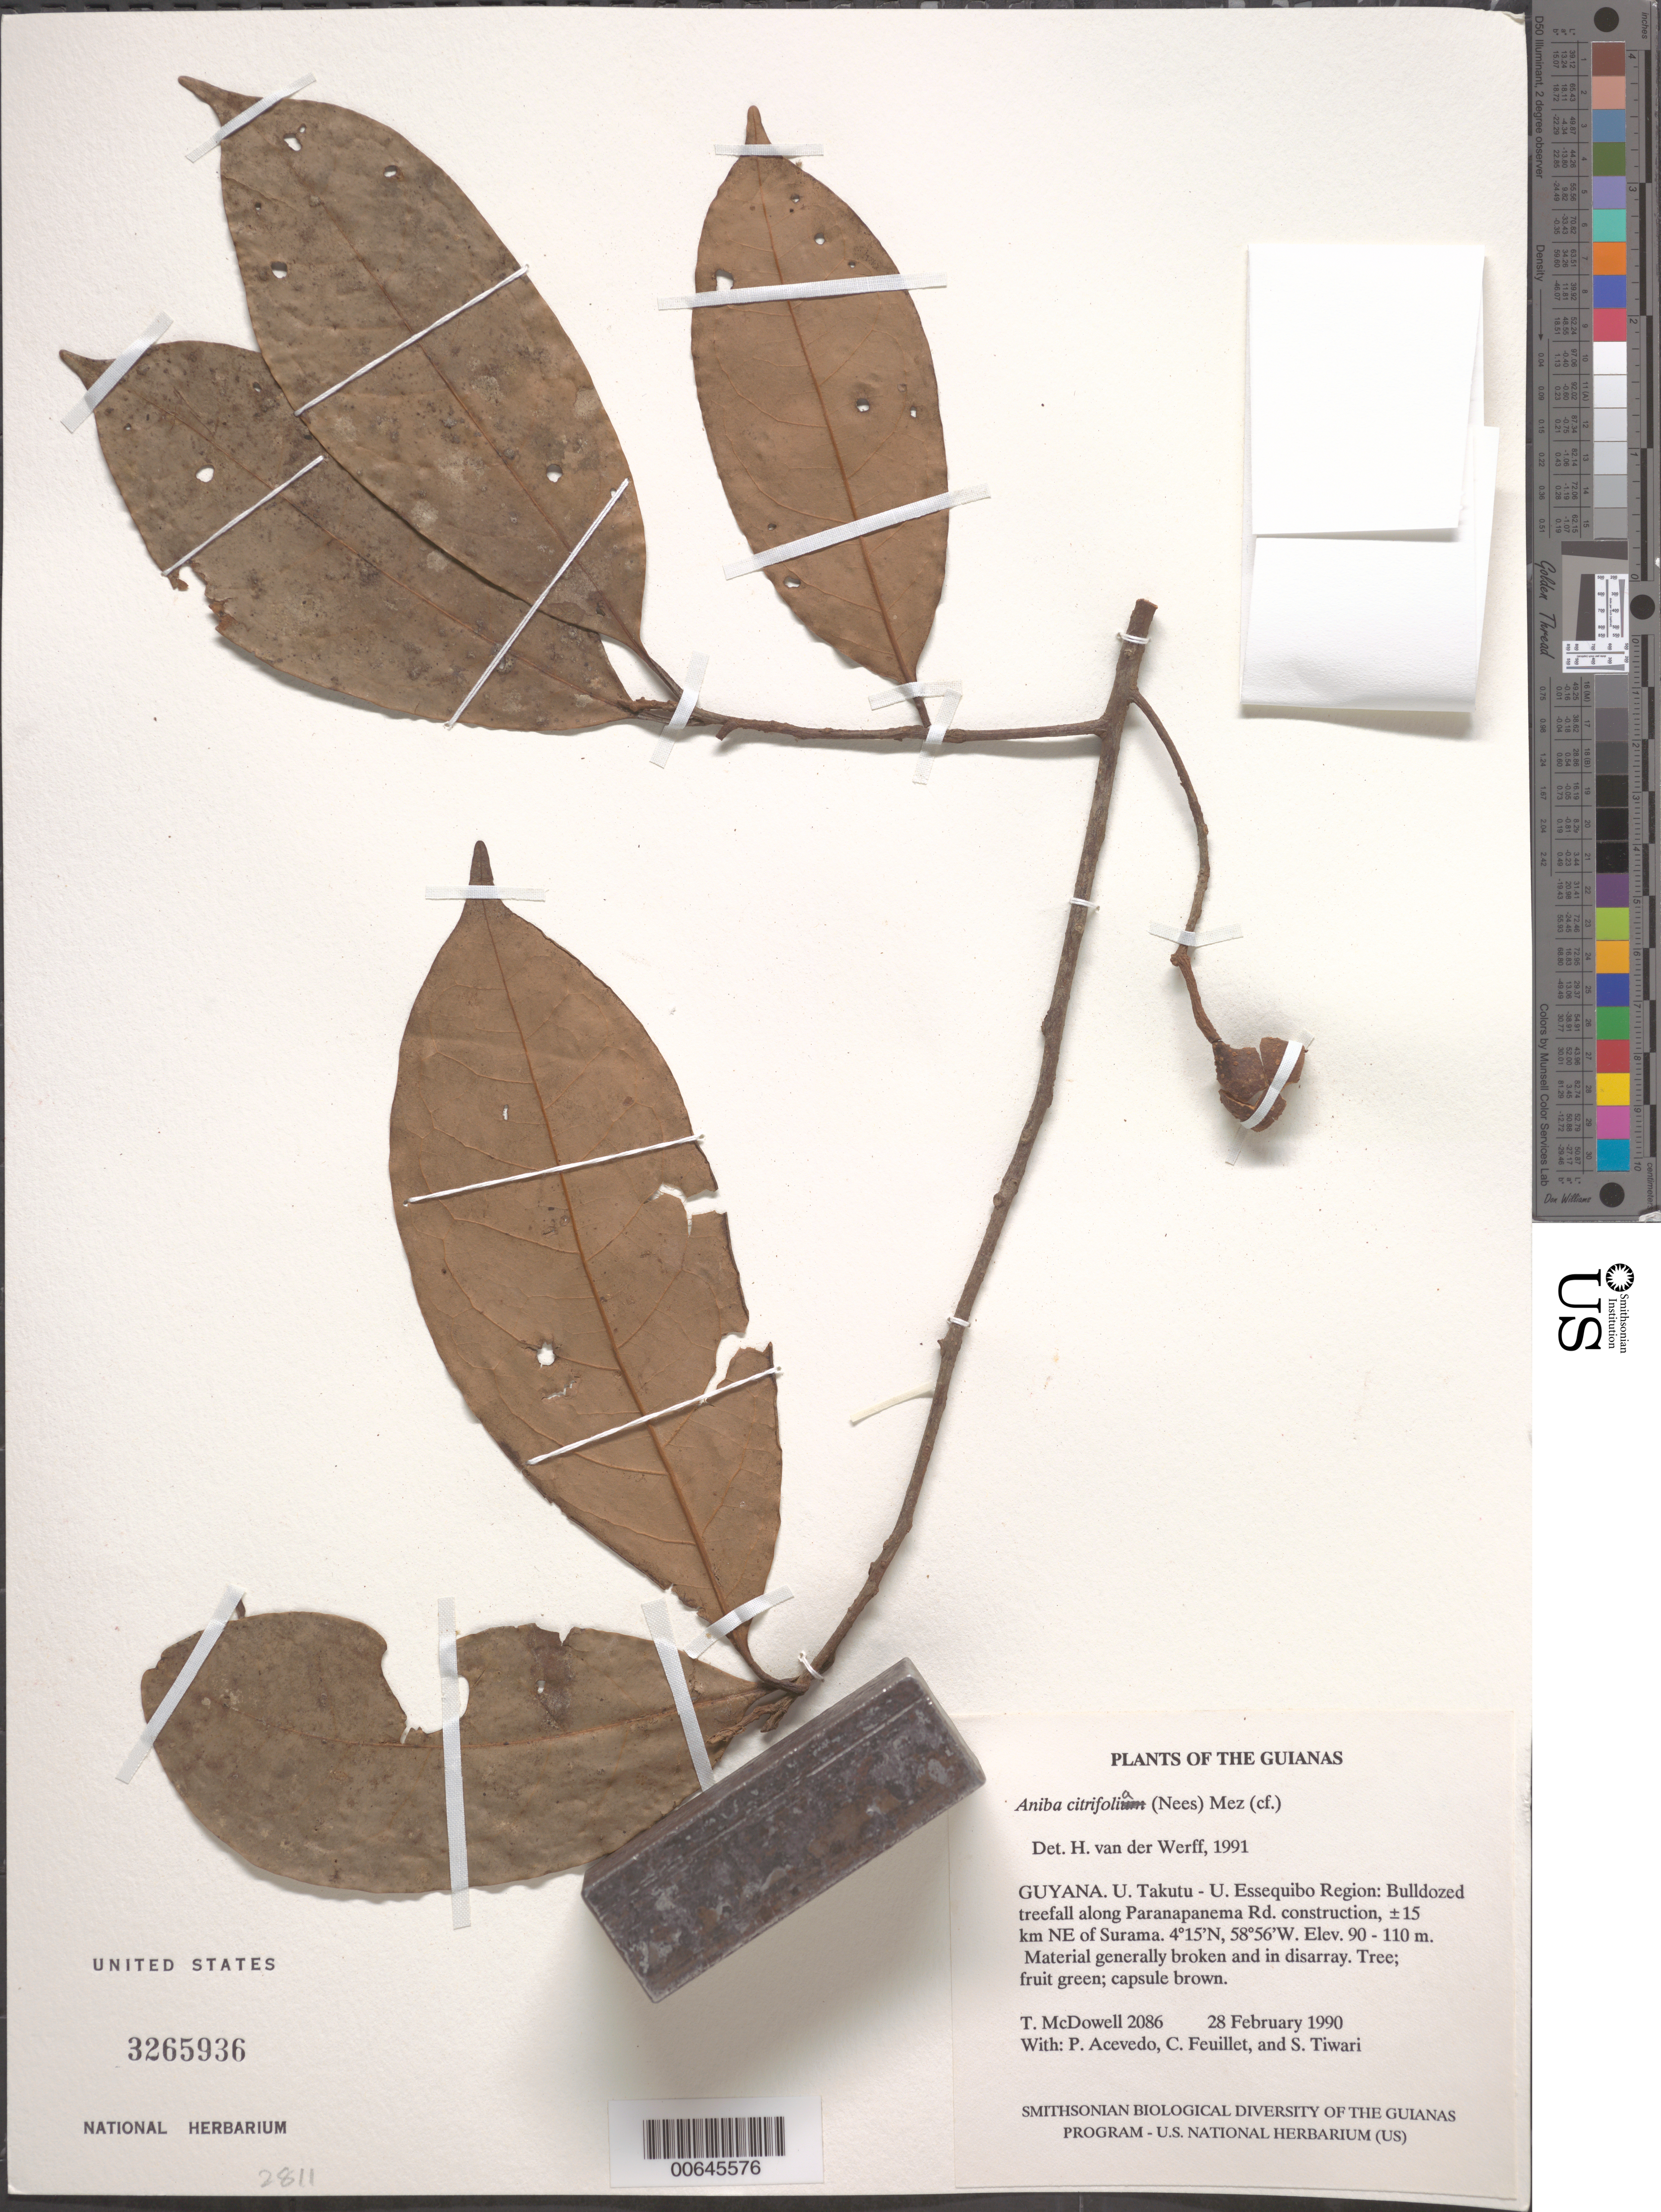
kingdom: Plantae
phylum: Tracheophyta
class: Magnoliopsida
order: Laurales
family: Lauraceae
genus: Aniba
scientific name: Aniba citrifolia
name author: (Nees) Mez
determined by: van der Werff, H., (MO), Missouri Botanical Garden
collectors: T. McDowell, P. Acevedo-Rodr., C. Feuillet & S. Tiwari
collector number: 2086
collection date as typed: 28 February 1990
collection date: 1990-02-28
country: Guyana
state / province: Potaro-Siparuni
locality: Along Paranapanema Rd. construction, ±15 km NE of Surama. Iwokrama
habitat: Bulldozed treefall. Material generally broken and in disarray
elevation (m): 90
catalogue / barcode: US 3265936